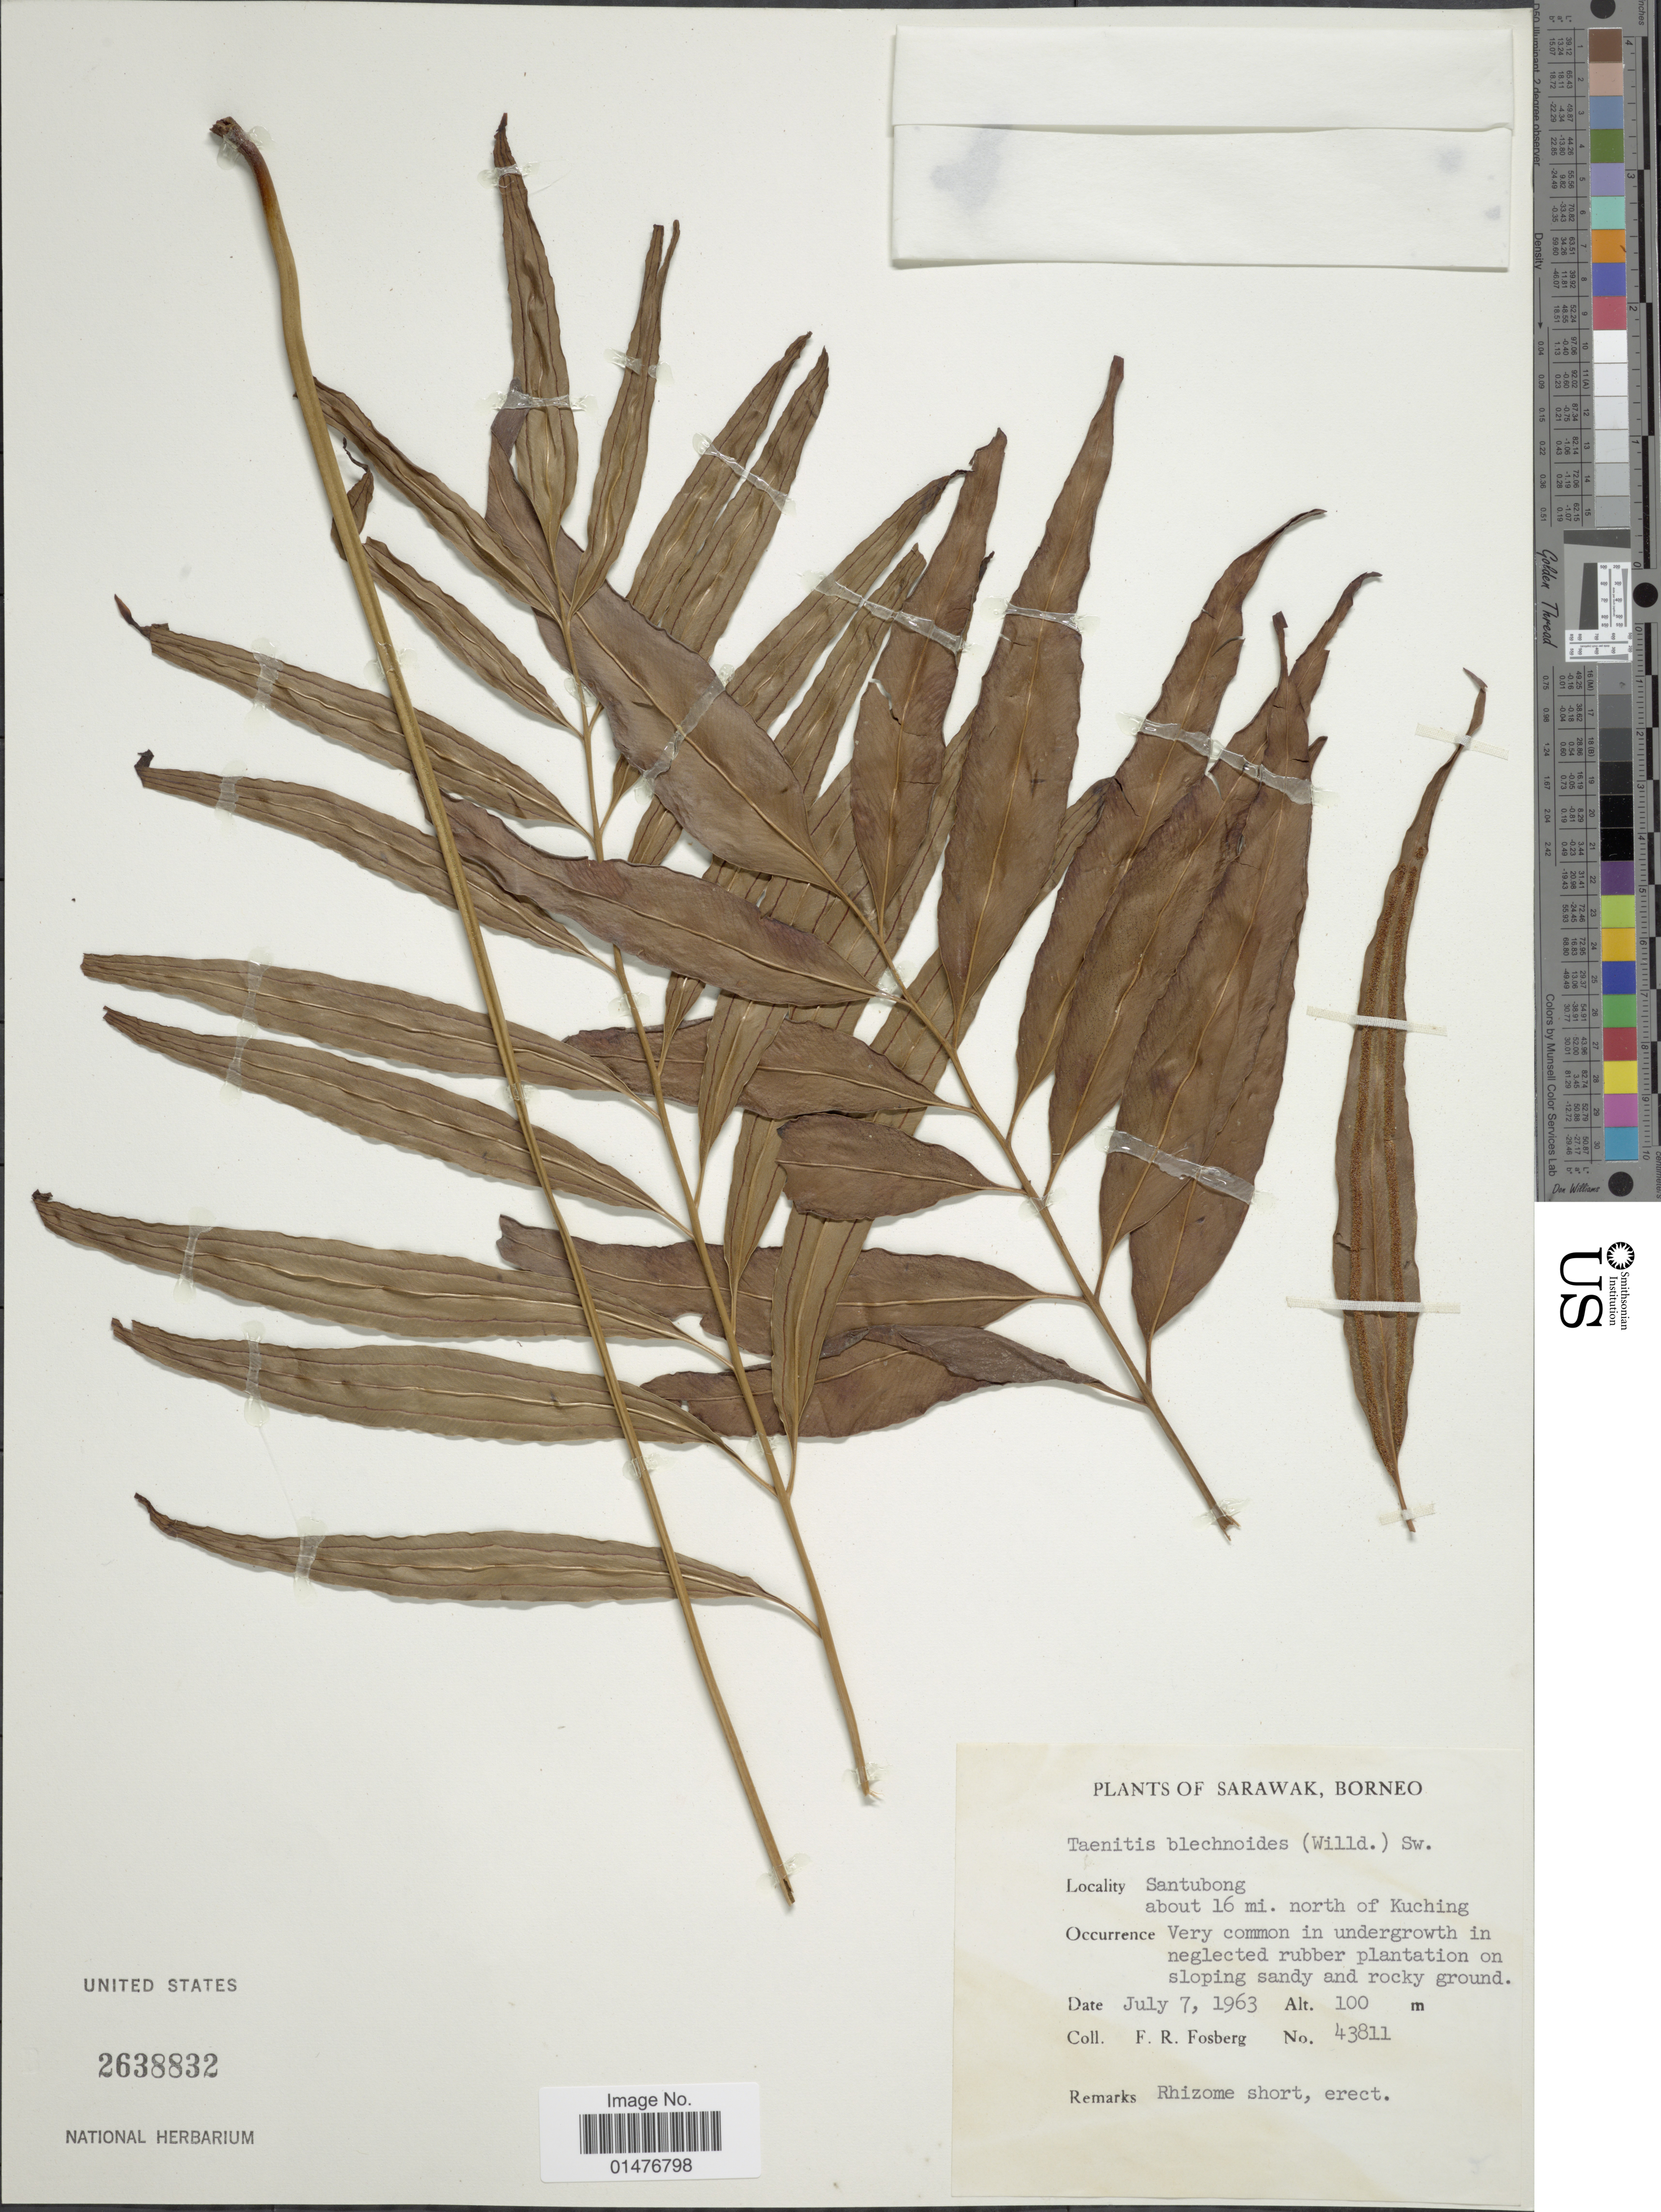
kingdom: Plantae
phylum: Tracheophyta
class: Polypodiopsida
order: Polypodiales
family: Pteridaceae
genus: Taenitis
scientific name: Taenitis blechnoides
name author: (Willd.) Sw.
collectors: F. R. Fosberg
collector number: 43811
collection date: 1963-07-07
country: Malaysia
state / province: Sarawak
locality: Santubong about 16 mi. north of Kuching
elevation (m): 100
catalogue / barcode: US 2638832